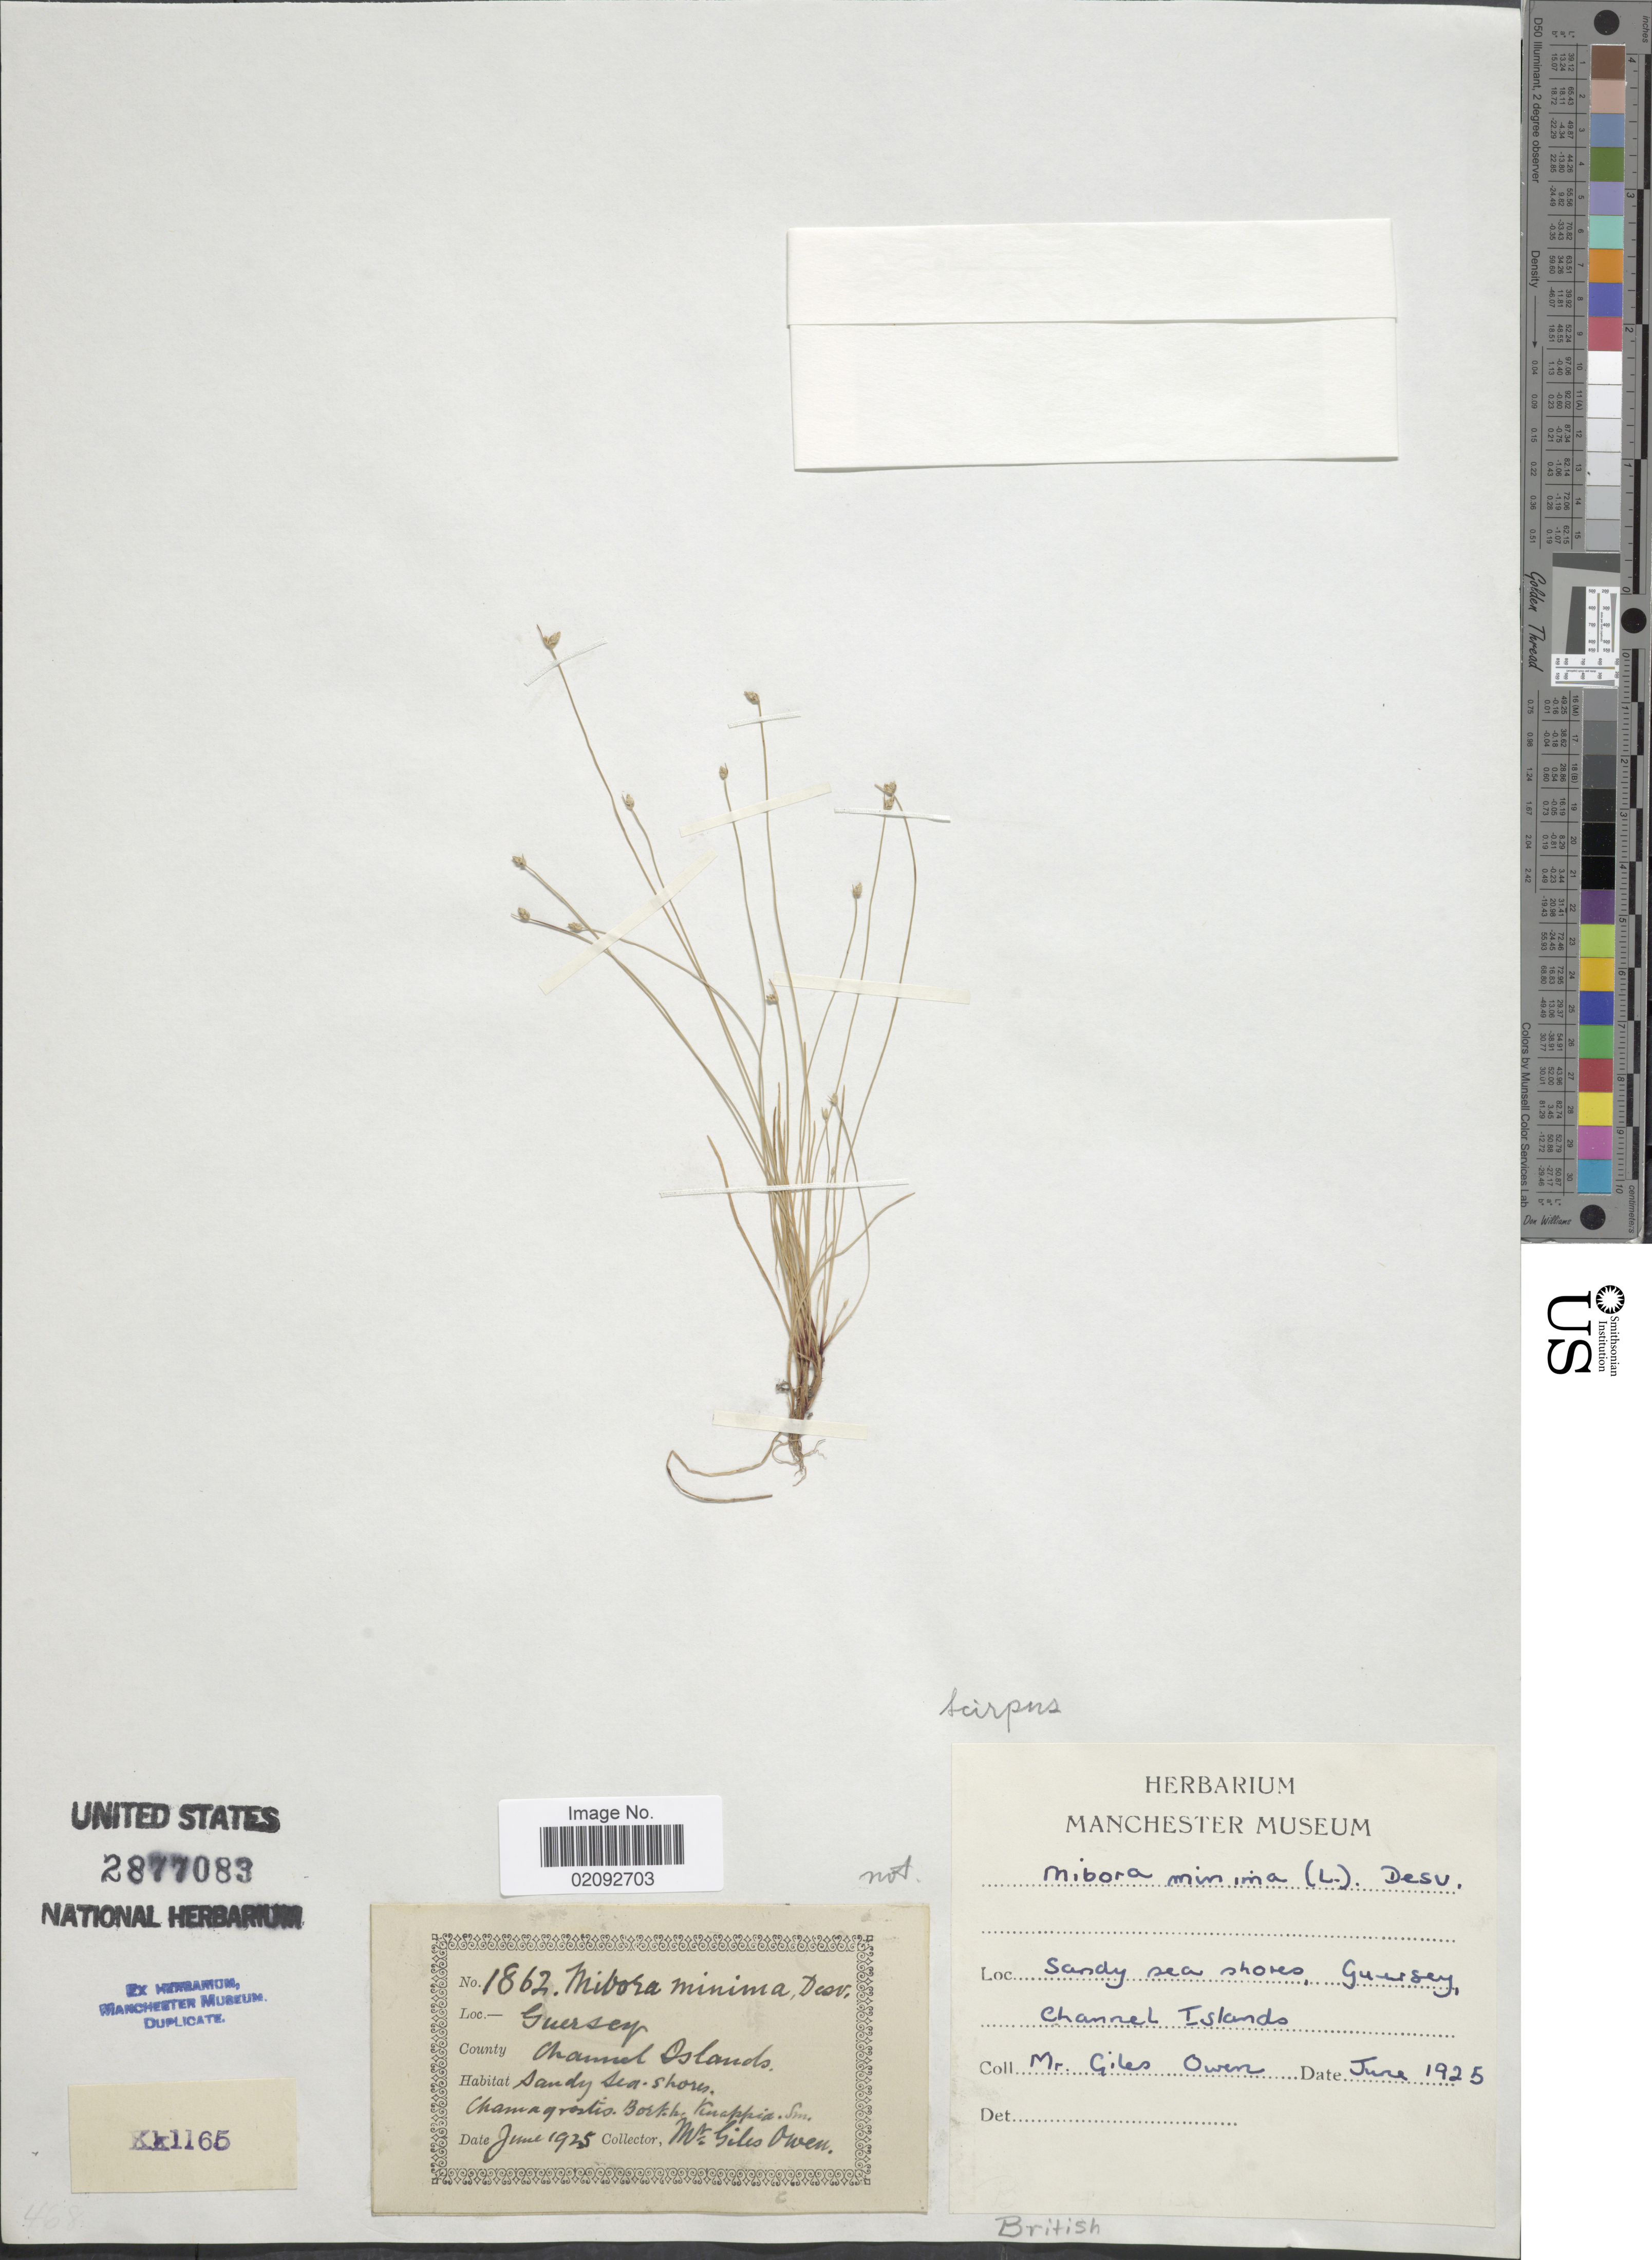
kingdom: Plantae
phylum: Tracheophyta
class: Liliopsida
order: Poales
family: Cyperaceae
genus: Isolepis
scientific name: Isolepis cernua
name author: (Vahl) Roem. & Schult.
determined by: Strong, Mark T., (BOT), Smithsonian Institution - National Museum of Natural History (UNITED STATES)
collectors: G. Owen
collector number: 1862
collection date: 1925-06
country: United Kingdom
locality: County Channel Islands, Guernsey, sandy sea shores, Guernsey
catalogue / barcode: US 2877083